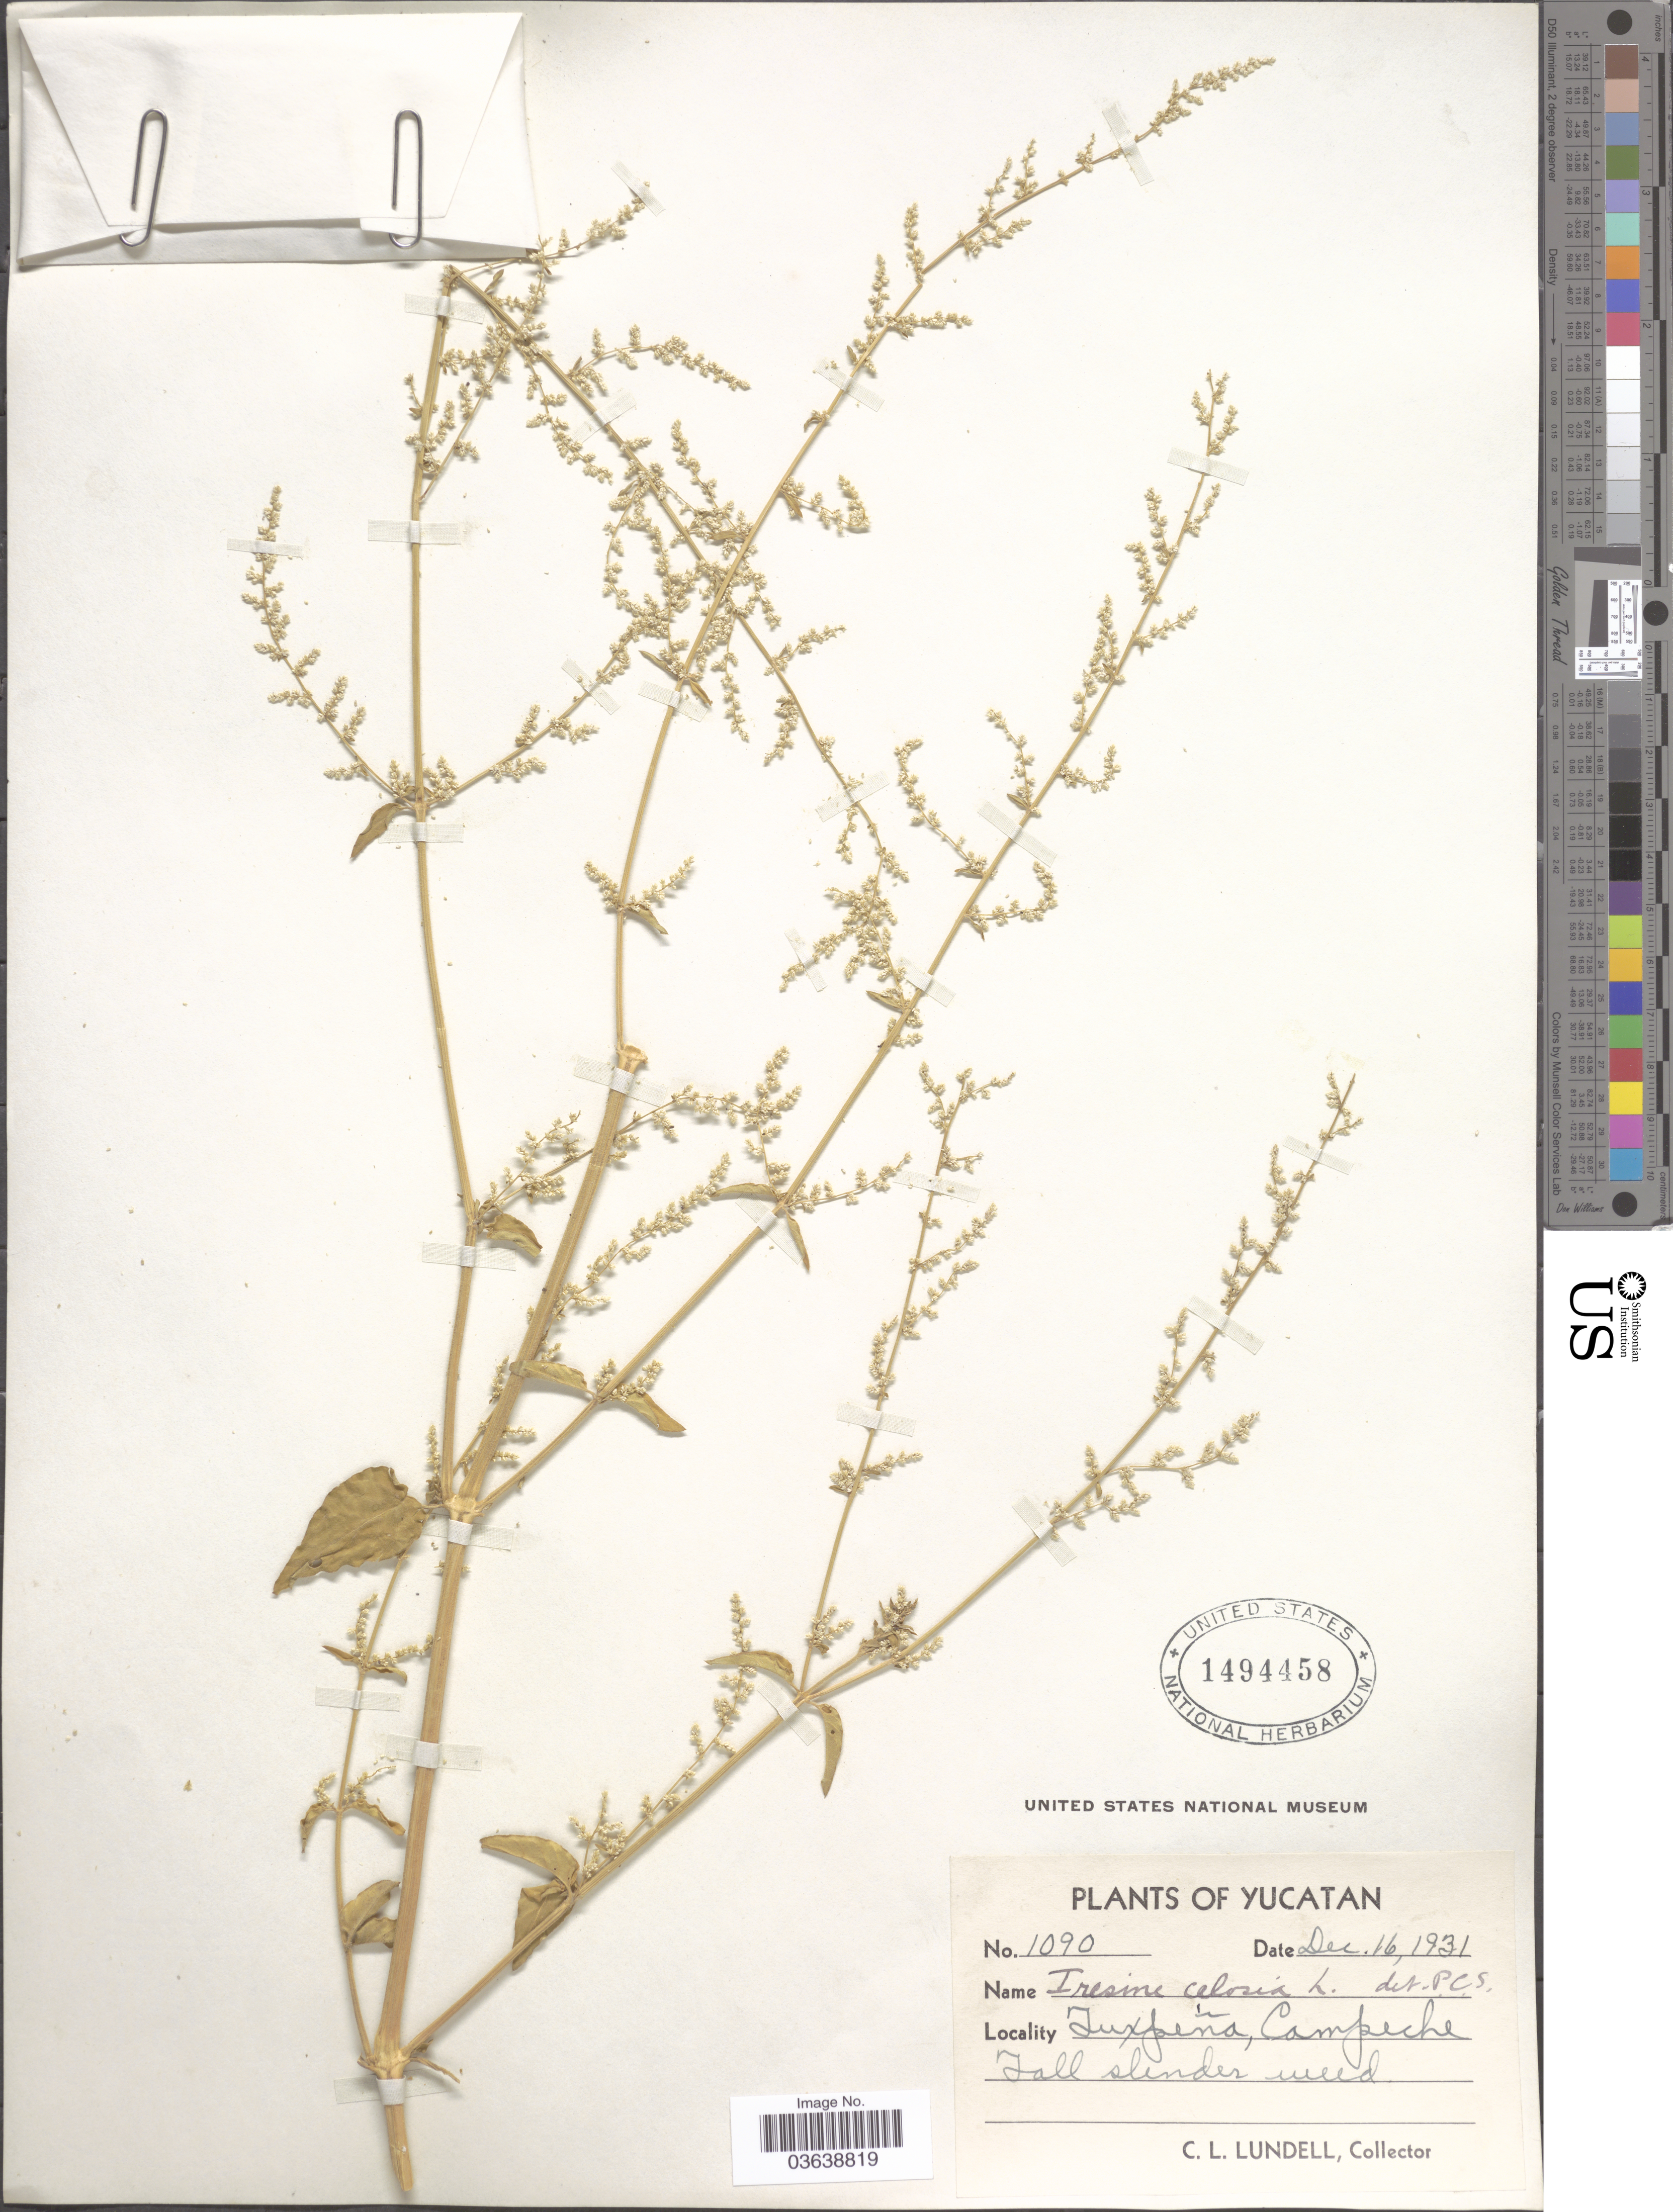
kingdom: Plantae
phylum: Tracheophyta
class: Magnoliopsida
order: Caryophyllales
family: Amaranthaceae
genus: Iresine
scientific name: Iresine celosia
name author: L.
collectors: C. L. Lundell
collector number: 1090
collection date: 1931-12-16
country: Mexico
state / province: Campeche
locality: Yucatan, Tuxpeña.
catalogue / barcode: US 1494458